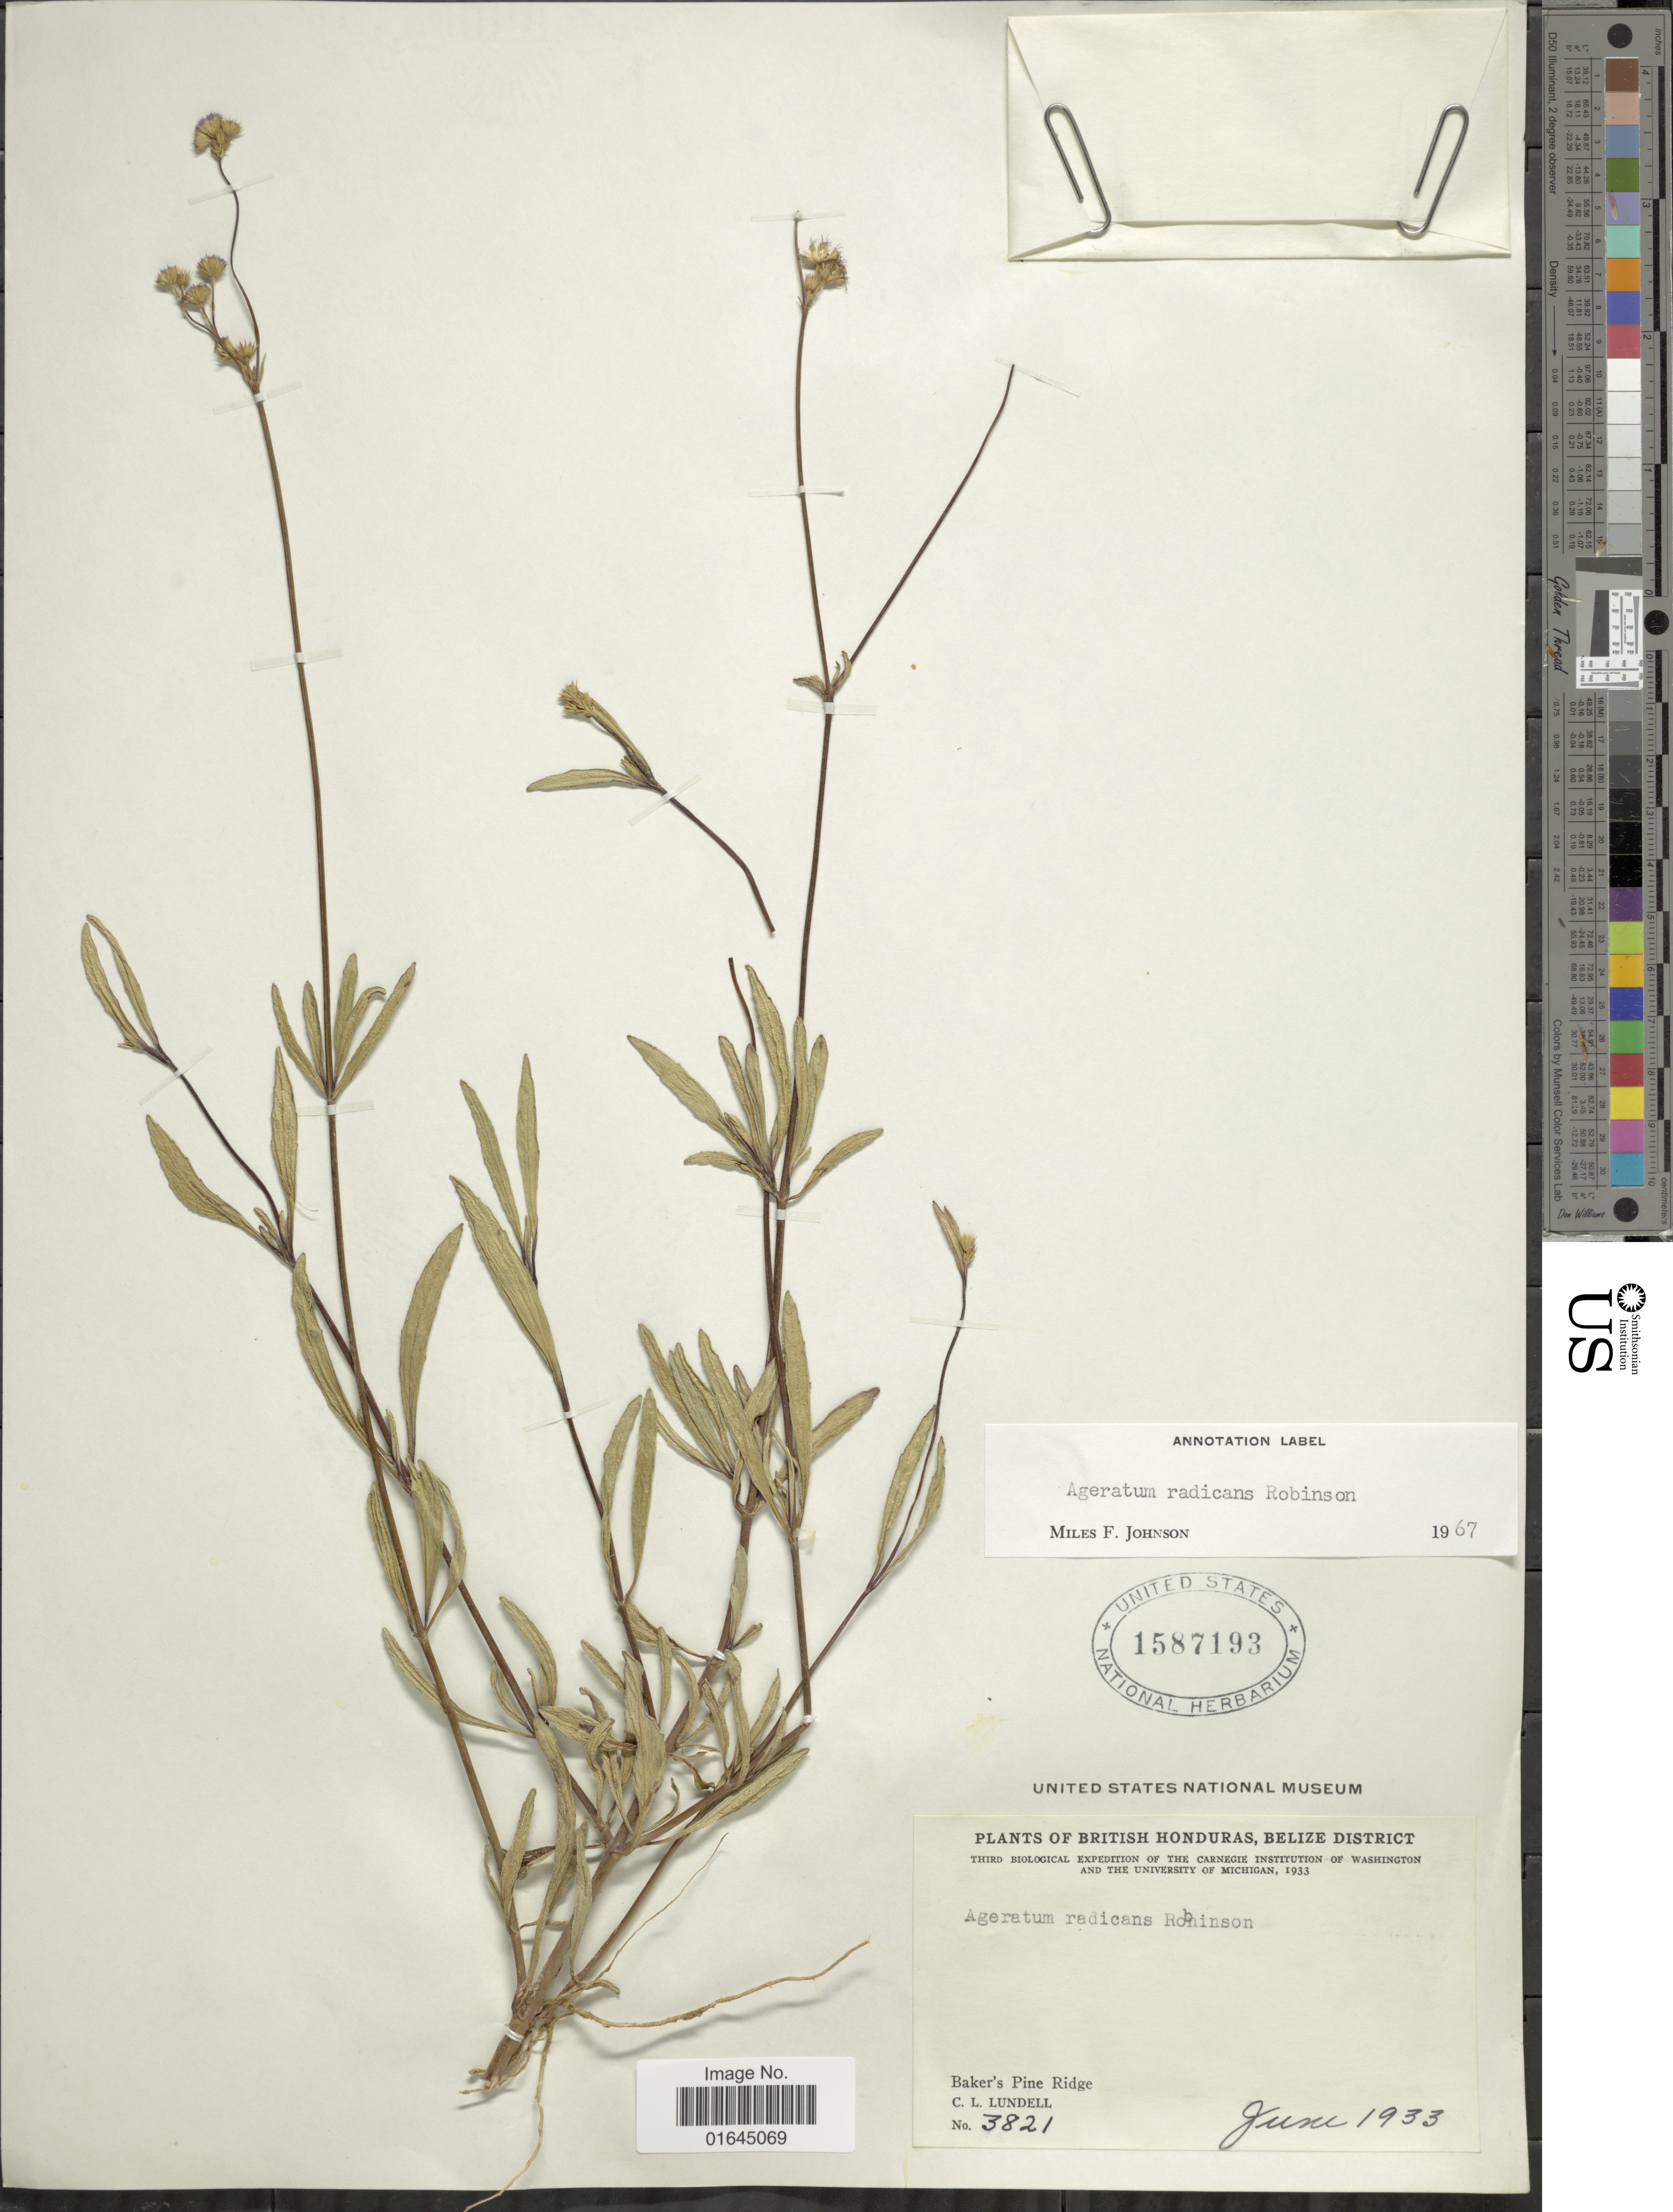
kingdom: Plantae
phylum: Tracheophyta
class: Magnoliopsida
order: Asterales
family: Asteraceae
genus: Ageratum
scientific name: Ageratum peckii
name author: B.L. Rob.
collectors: C. L. Lundell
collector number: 3821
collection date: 1933-06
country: Belize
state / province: Belize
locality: British Honduras, Belize District, Baker's Pine Ridge.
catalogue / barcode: US 1587193